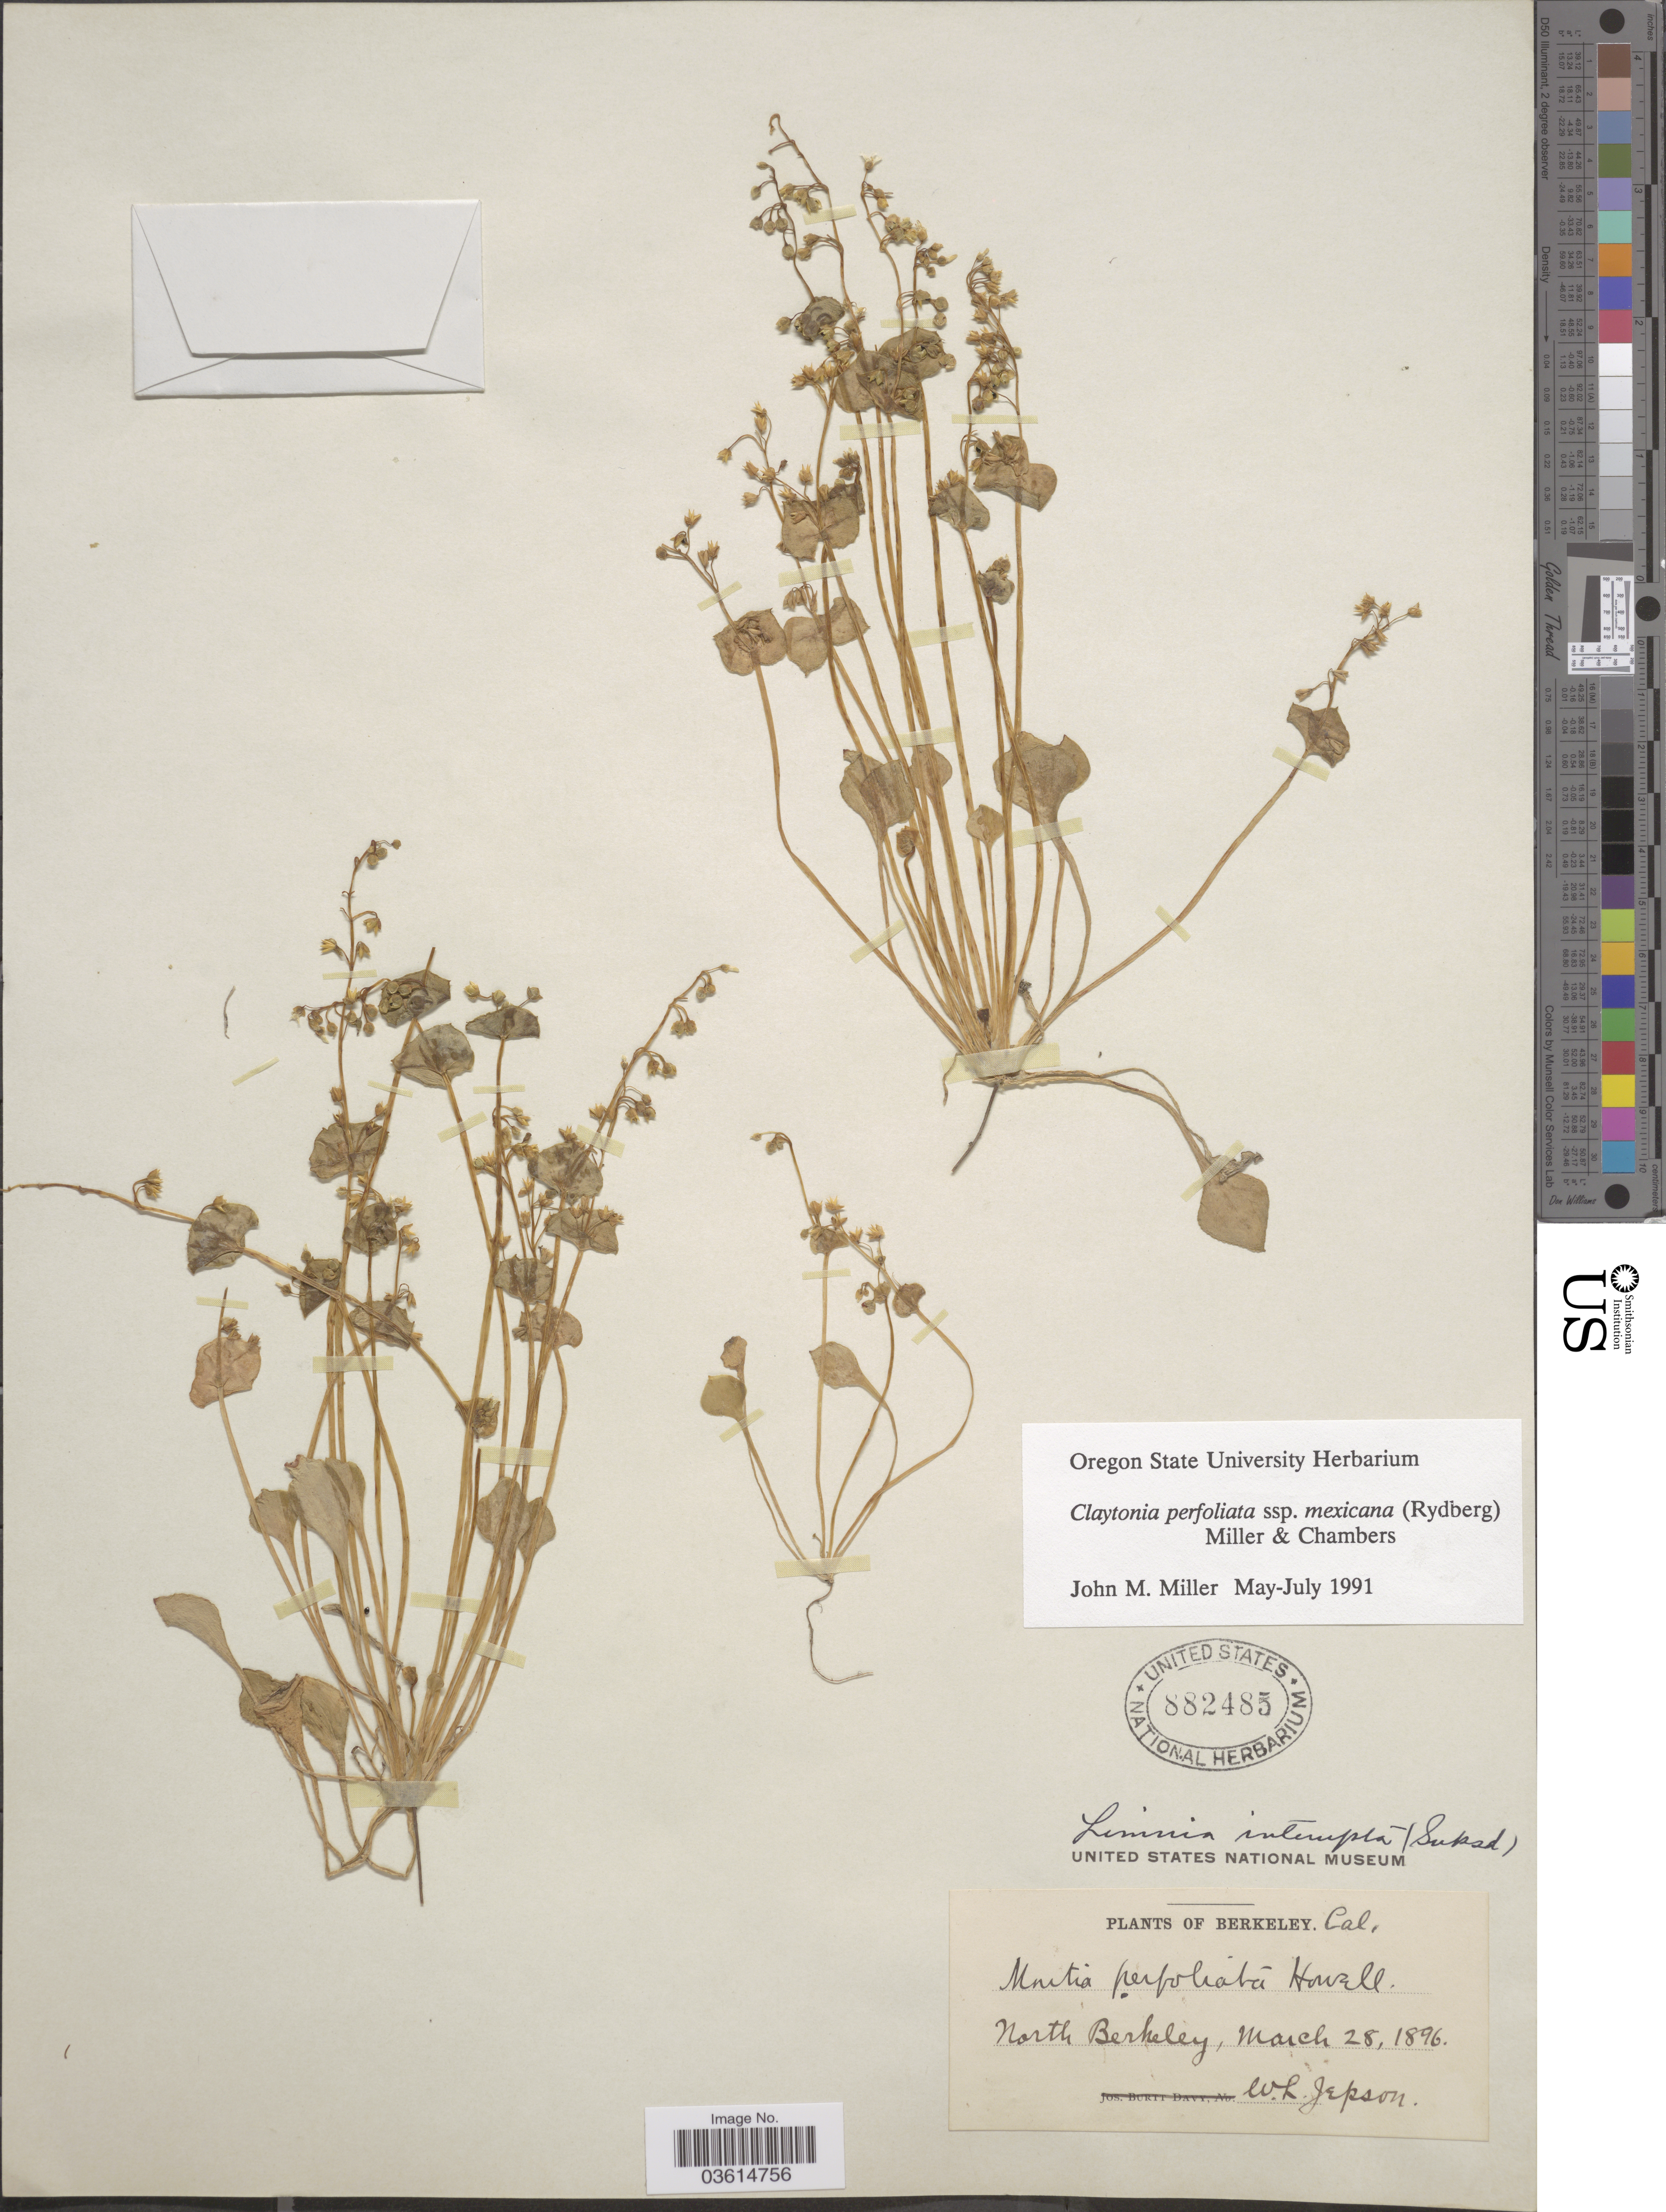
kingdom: Plantae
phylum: Tracheophyta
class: Magnoliopsida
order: Caryophyllales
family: Montiaceae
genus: Claytonia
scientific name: Claytonia perfoliata subsp. mexicana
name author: (Rydb.) Mill. & Chambers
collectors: W. L. Jepson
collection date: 1896-03-28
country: United States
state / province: California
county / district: Alameda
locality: Berkeley. North Berkeley.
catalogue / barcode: US 882485